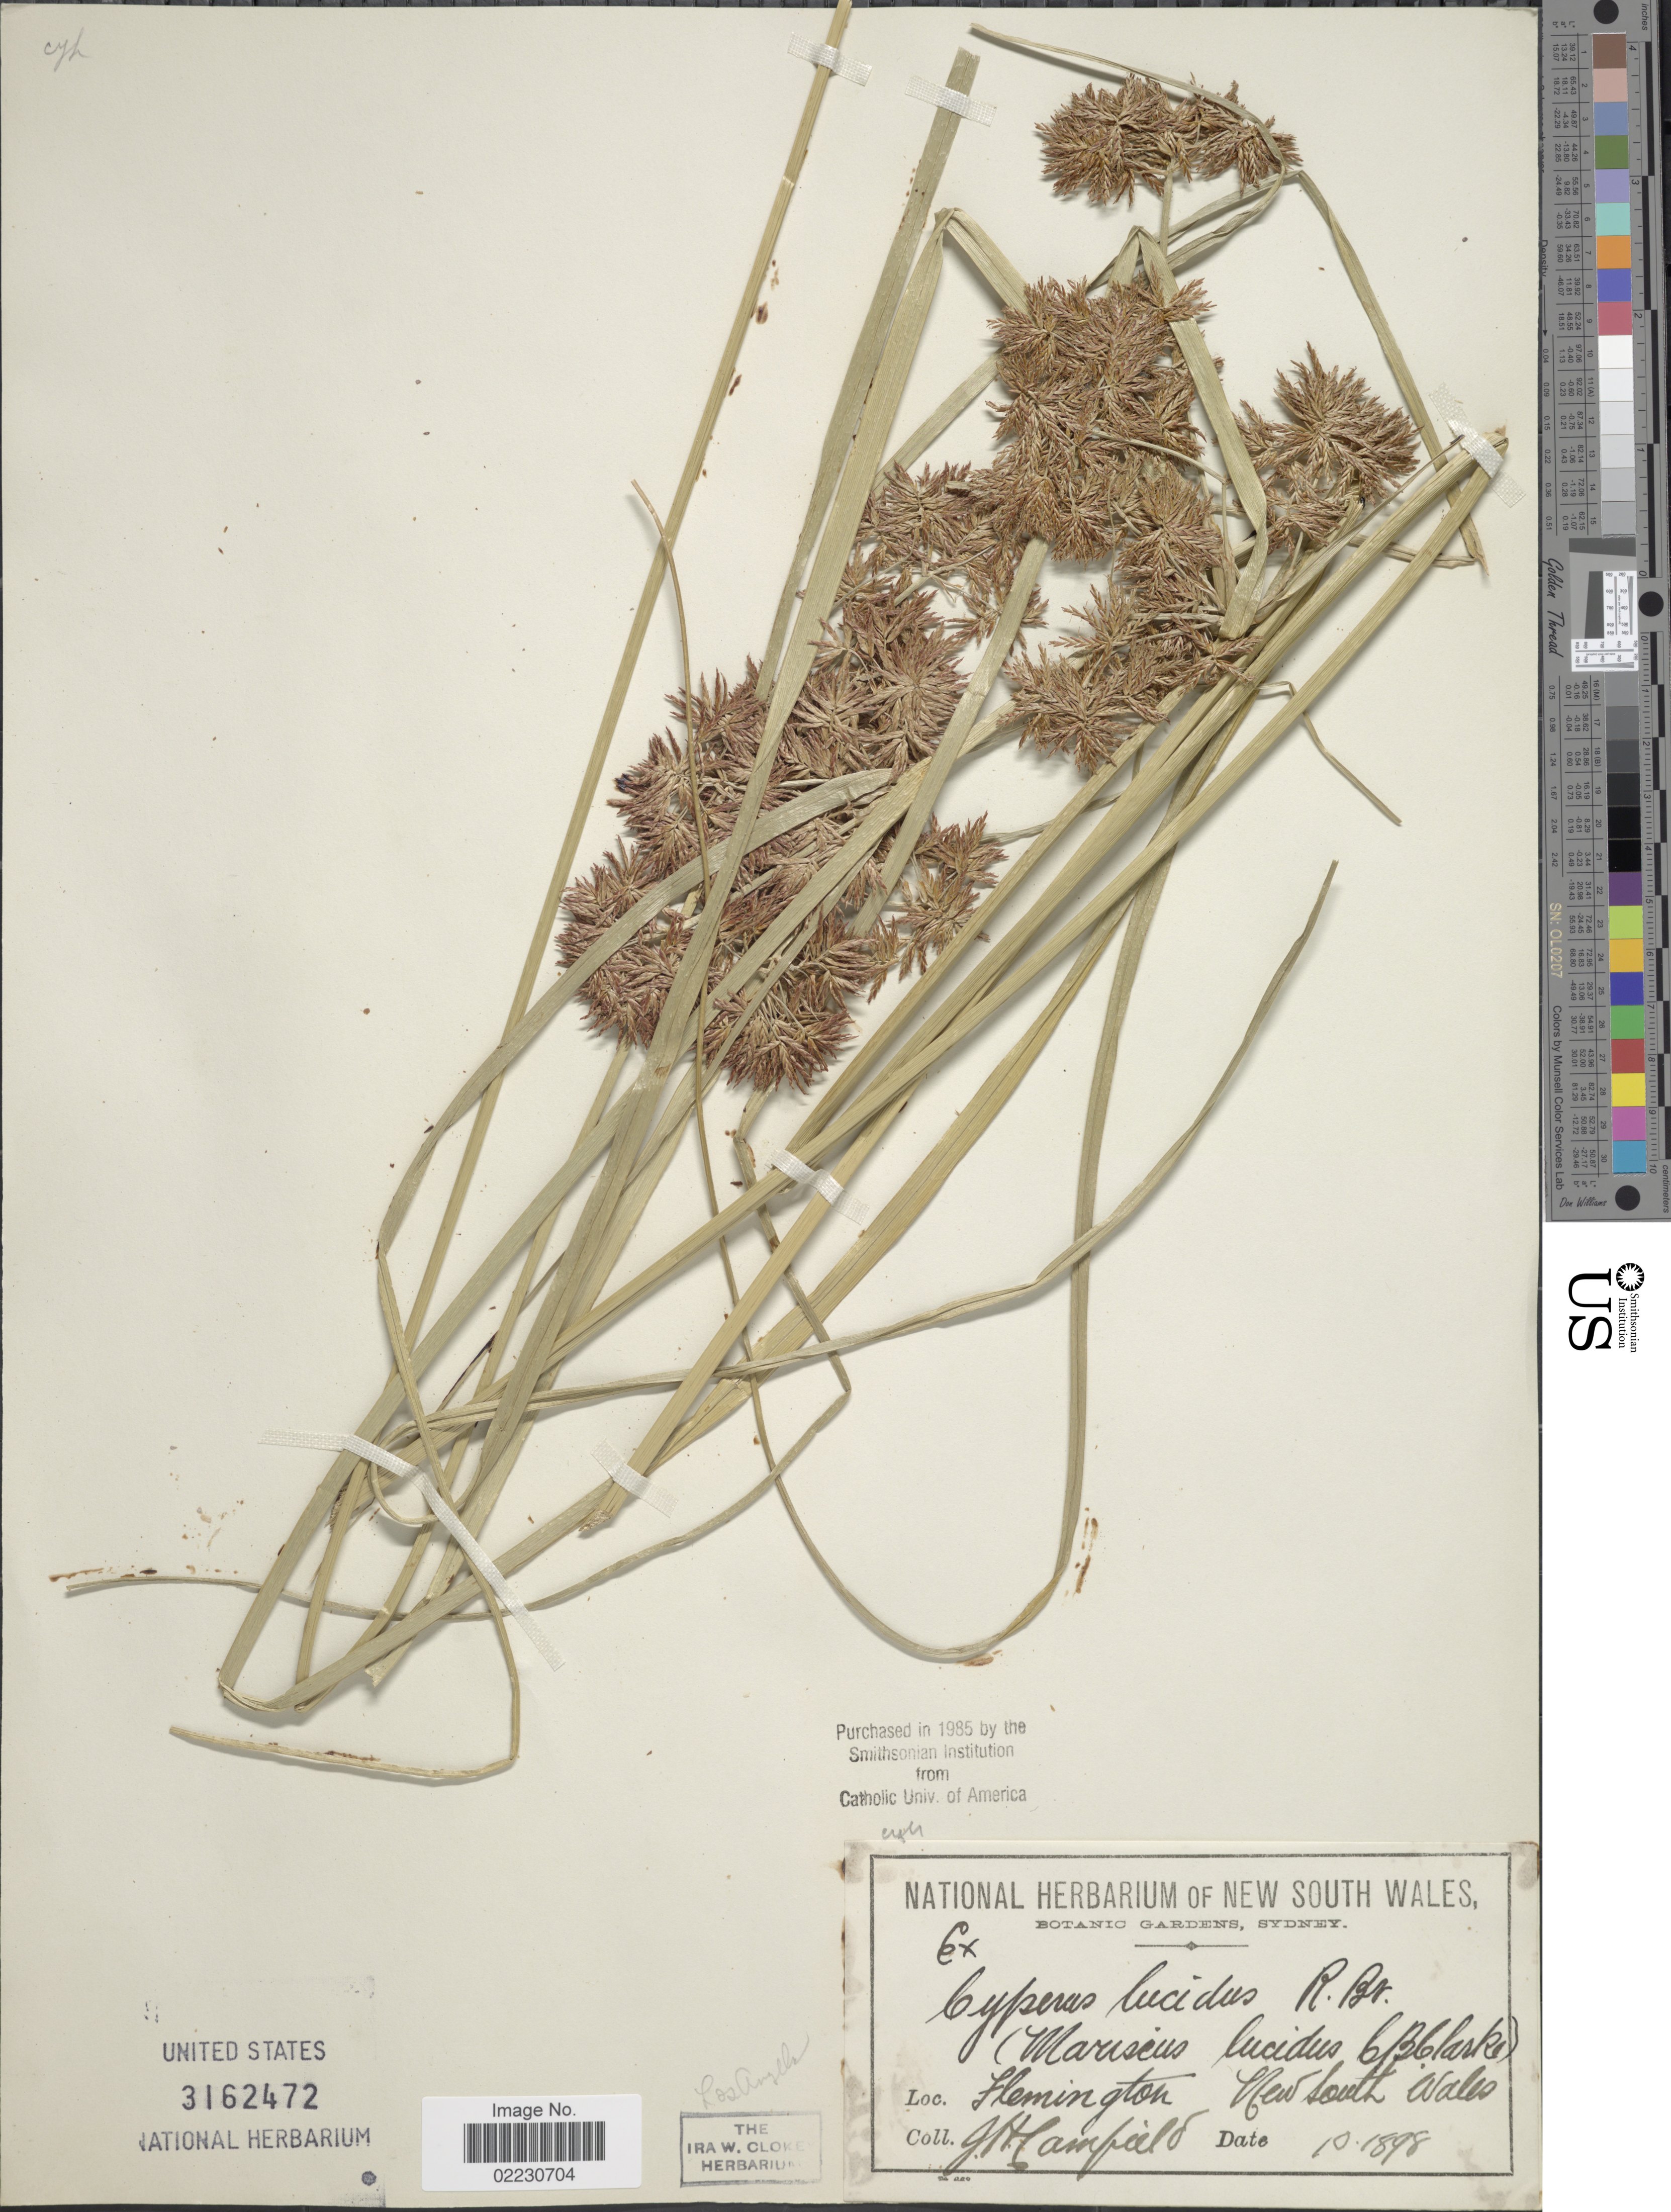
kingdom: Plantae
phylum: Tracheophyta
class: Liliopsida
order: Poales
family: Cyperaceae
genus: Cyperus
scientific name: Cyperus lucidus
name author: R. Br.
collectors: J. Camfield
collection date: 1898-10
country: Australia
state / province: New South Wales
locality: Flemington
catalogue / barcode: US 3162472